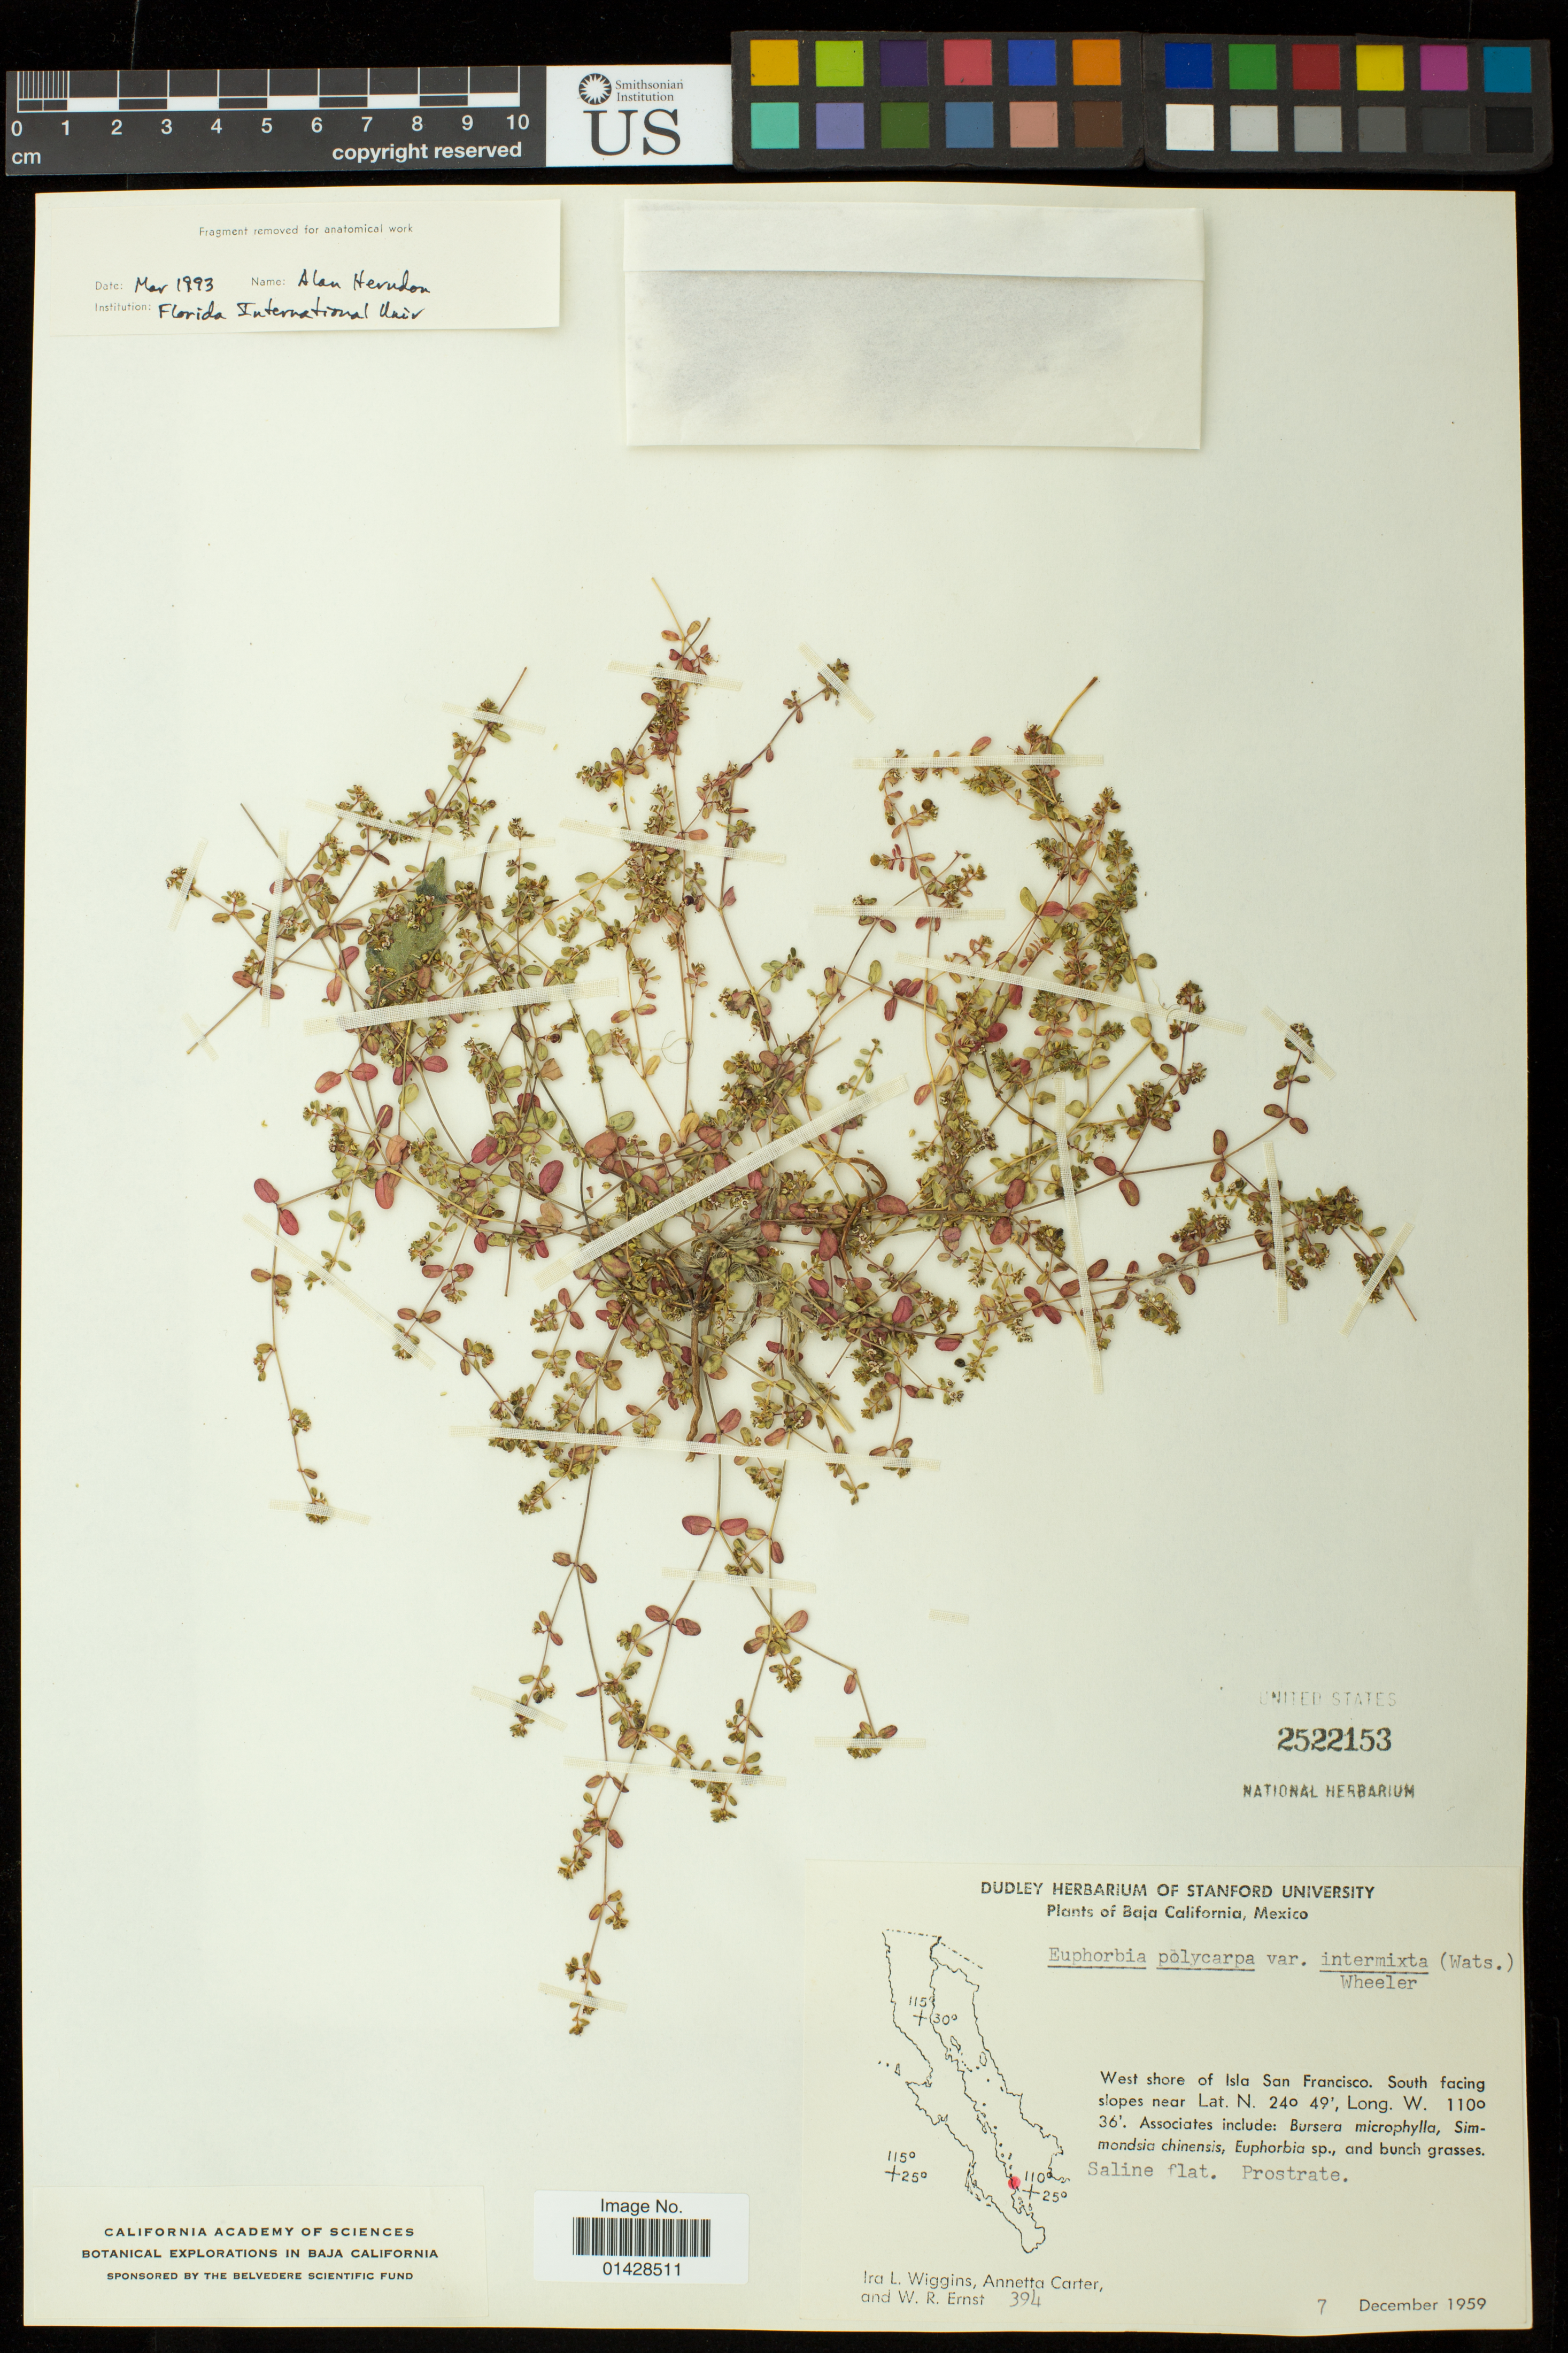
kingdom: Plantae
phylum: Tracheophyta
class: Magnoliopsida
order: Malpighiales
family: Euphorbiaceae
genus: Euphorbia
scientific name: Euphorbia polycarpa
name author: Benth.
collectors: I. L. Wiggins & W. R. Ernst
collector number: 394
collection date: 1959-12-07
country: Mexico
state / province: Baja California Sur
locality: West shore of Isla San Francisco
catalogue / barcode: US 2522153